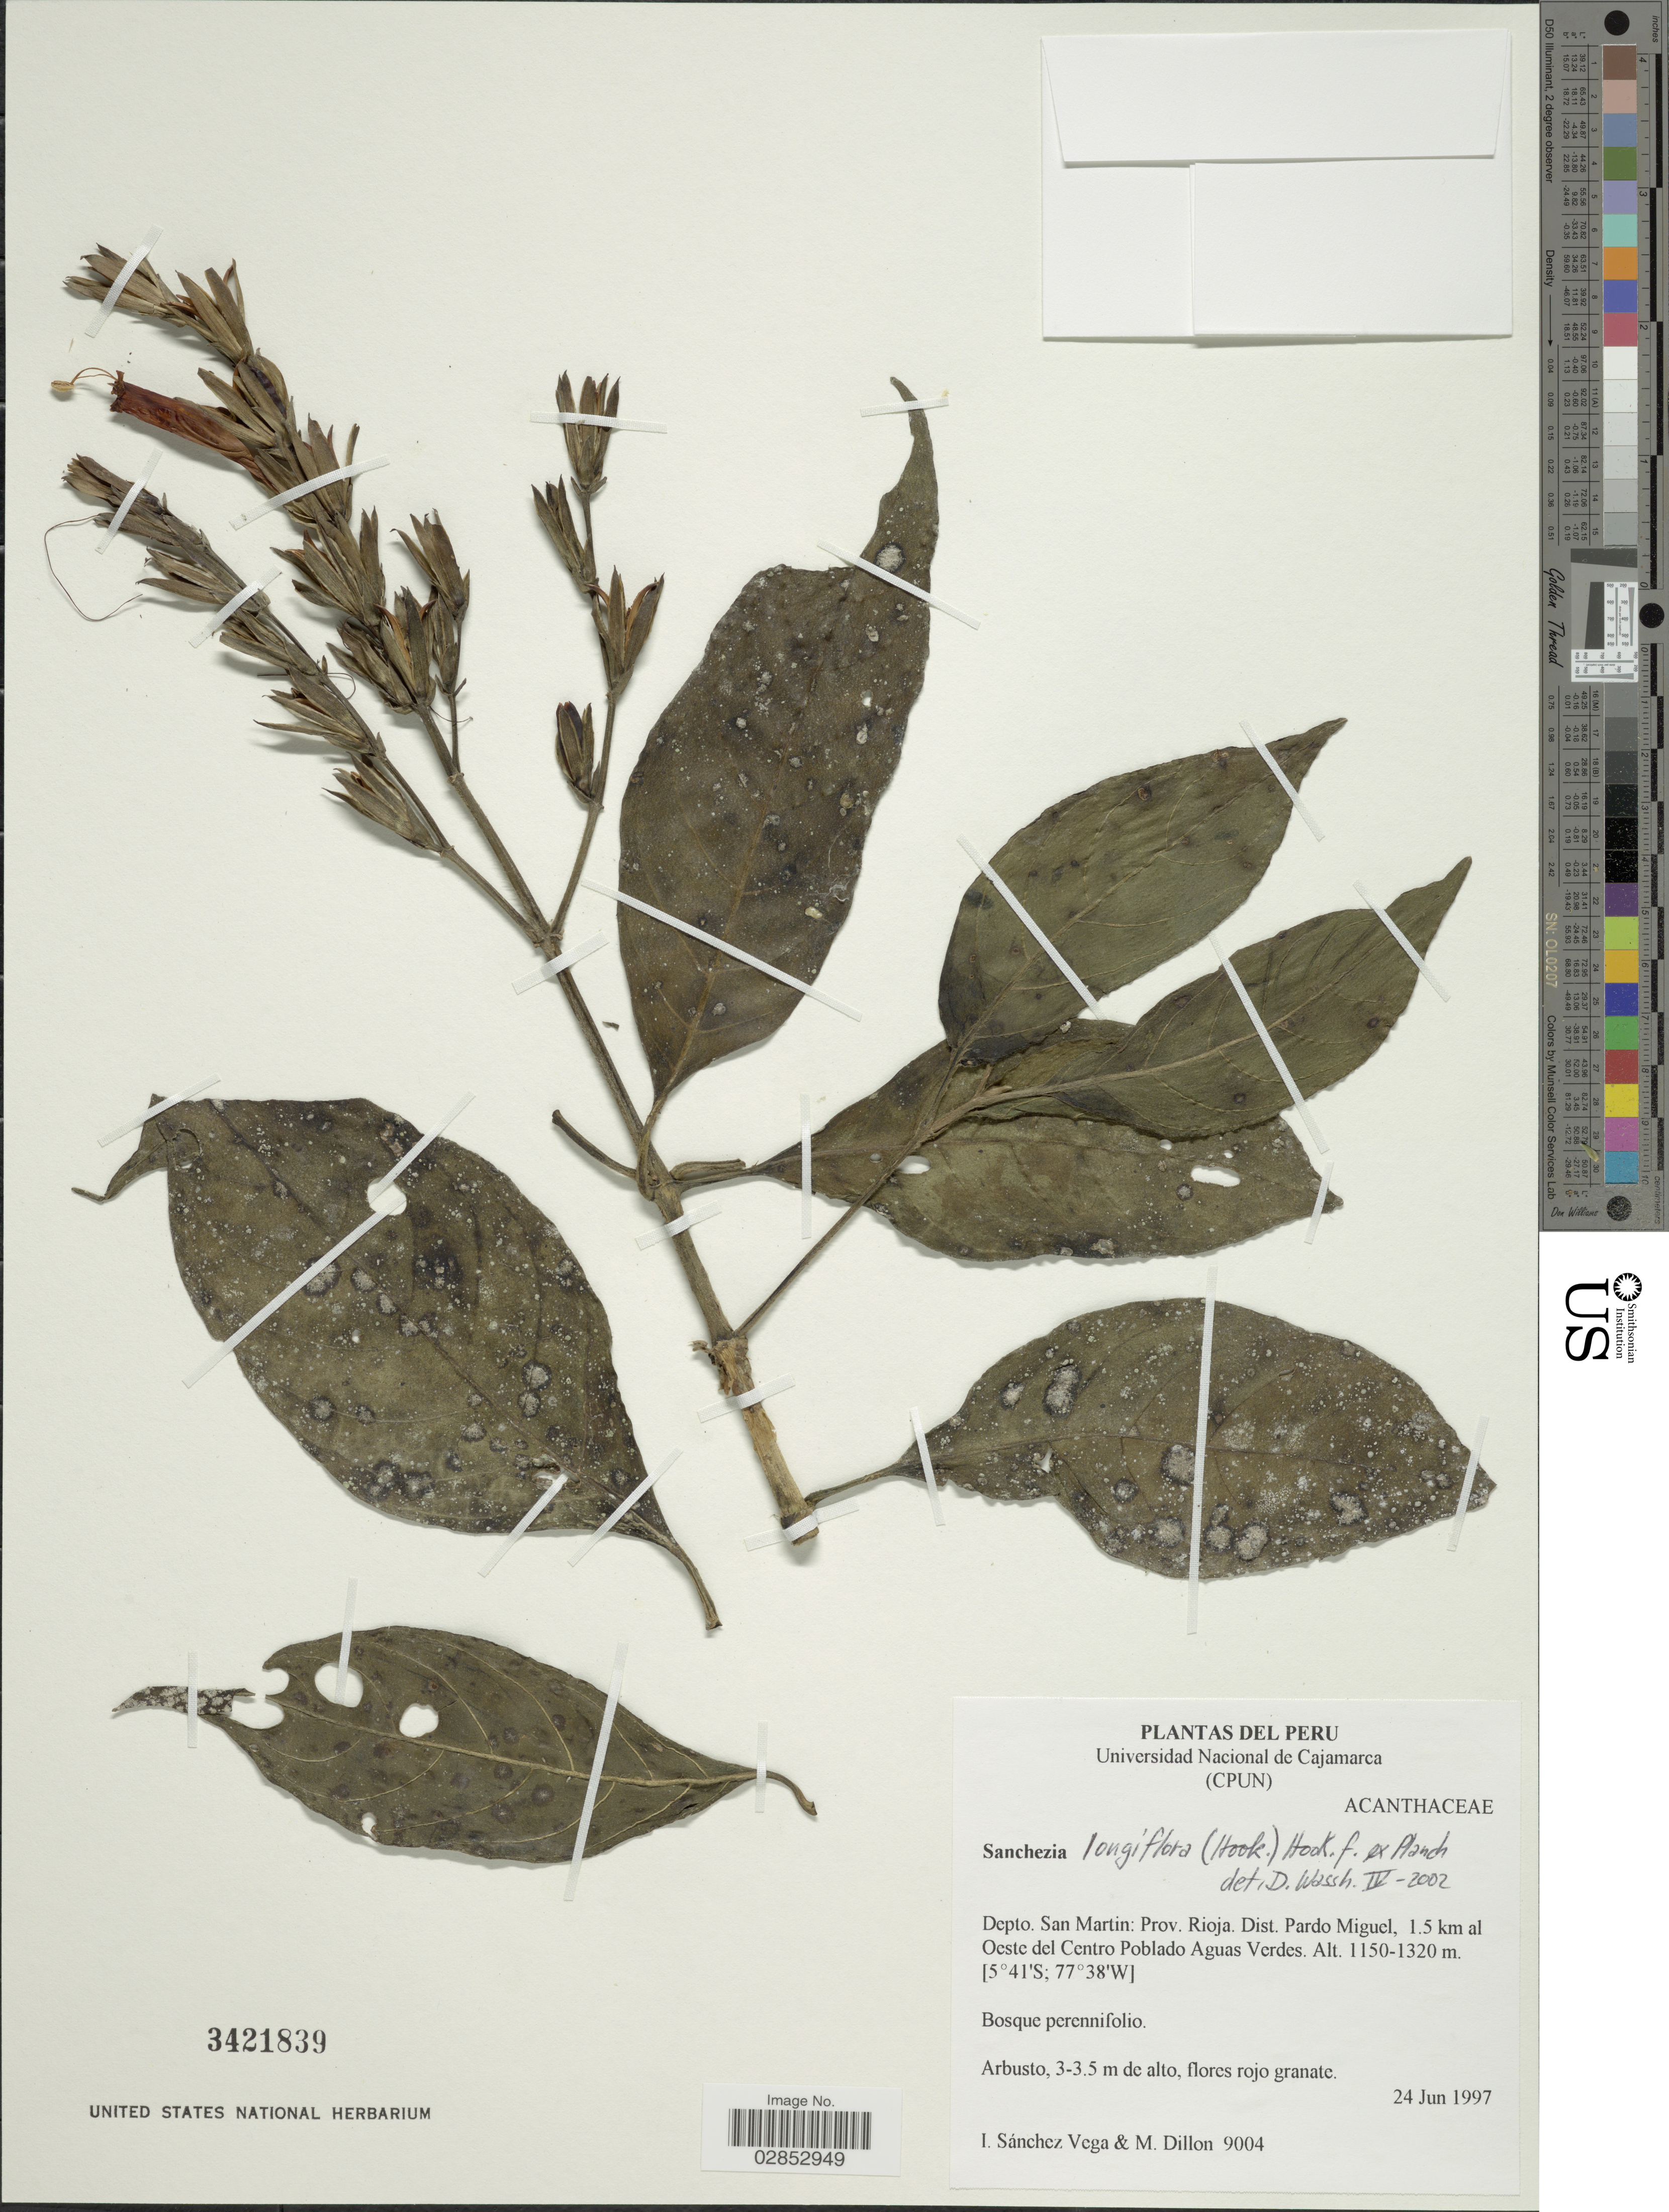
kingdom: Plantae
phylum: Tracheophyta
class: Magnoliopsida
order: Lamiales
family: Acanthaceae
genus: Sanchezia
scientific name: Sanchezia sprucei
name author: Lindau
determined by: Azevedo, Igor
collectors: I. Sánchez Vega & M. O. Dillon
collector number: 9004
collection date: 1997-06-24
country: Peru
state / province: San Martín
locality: Depto. San Martin: Prov. Rioja. Dist. Pardo Miguel, 1.5 km al Oeste del Centro Poblado Aguas Verdes.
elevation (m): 1150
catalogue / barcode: US 3421839